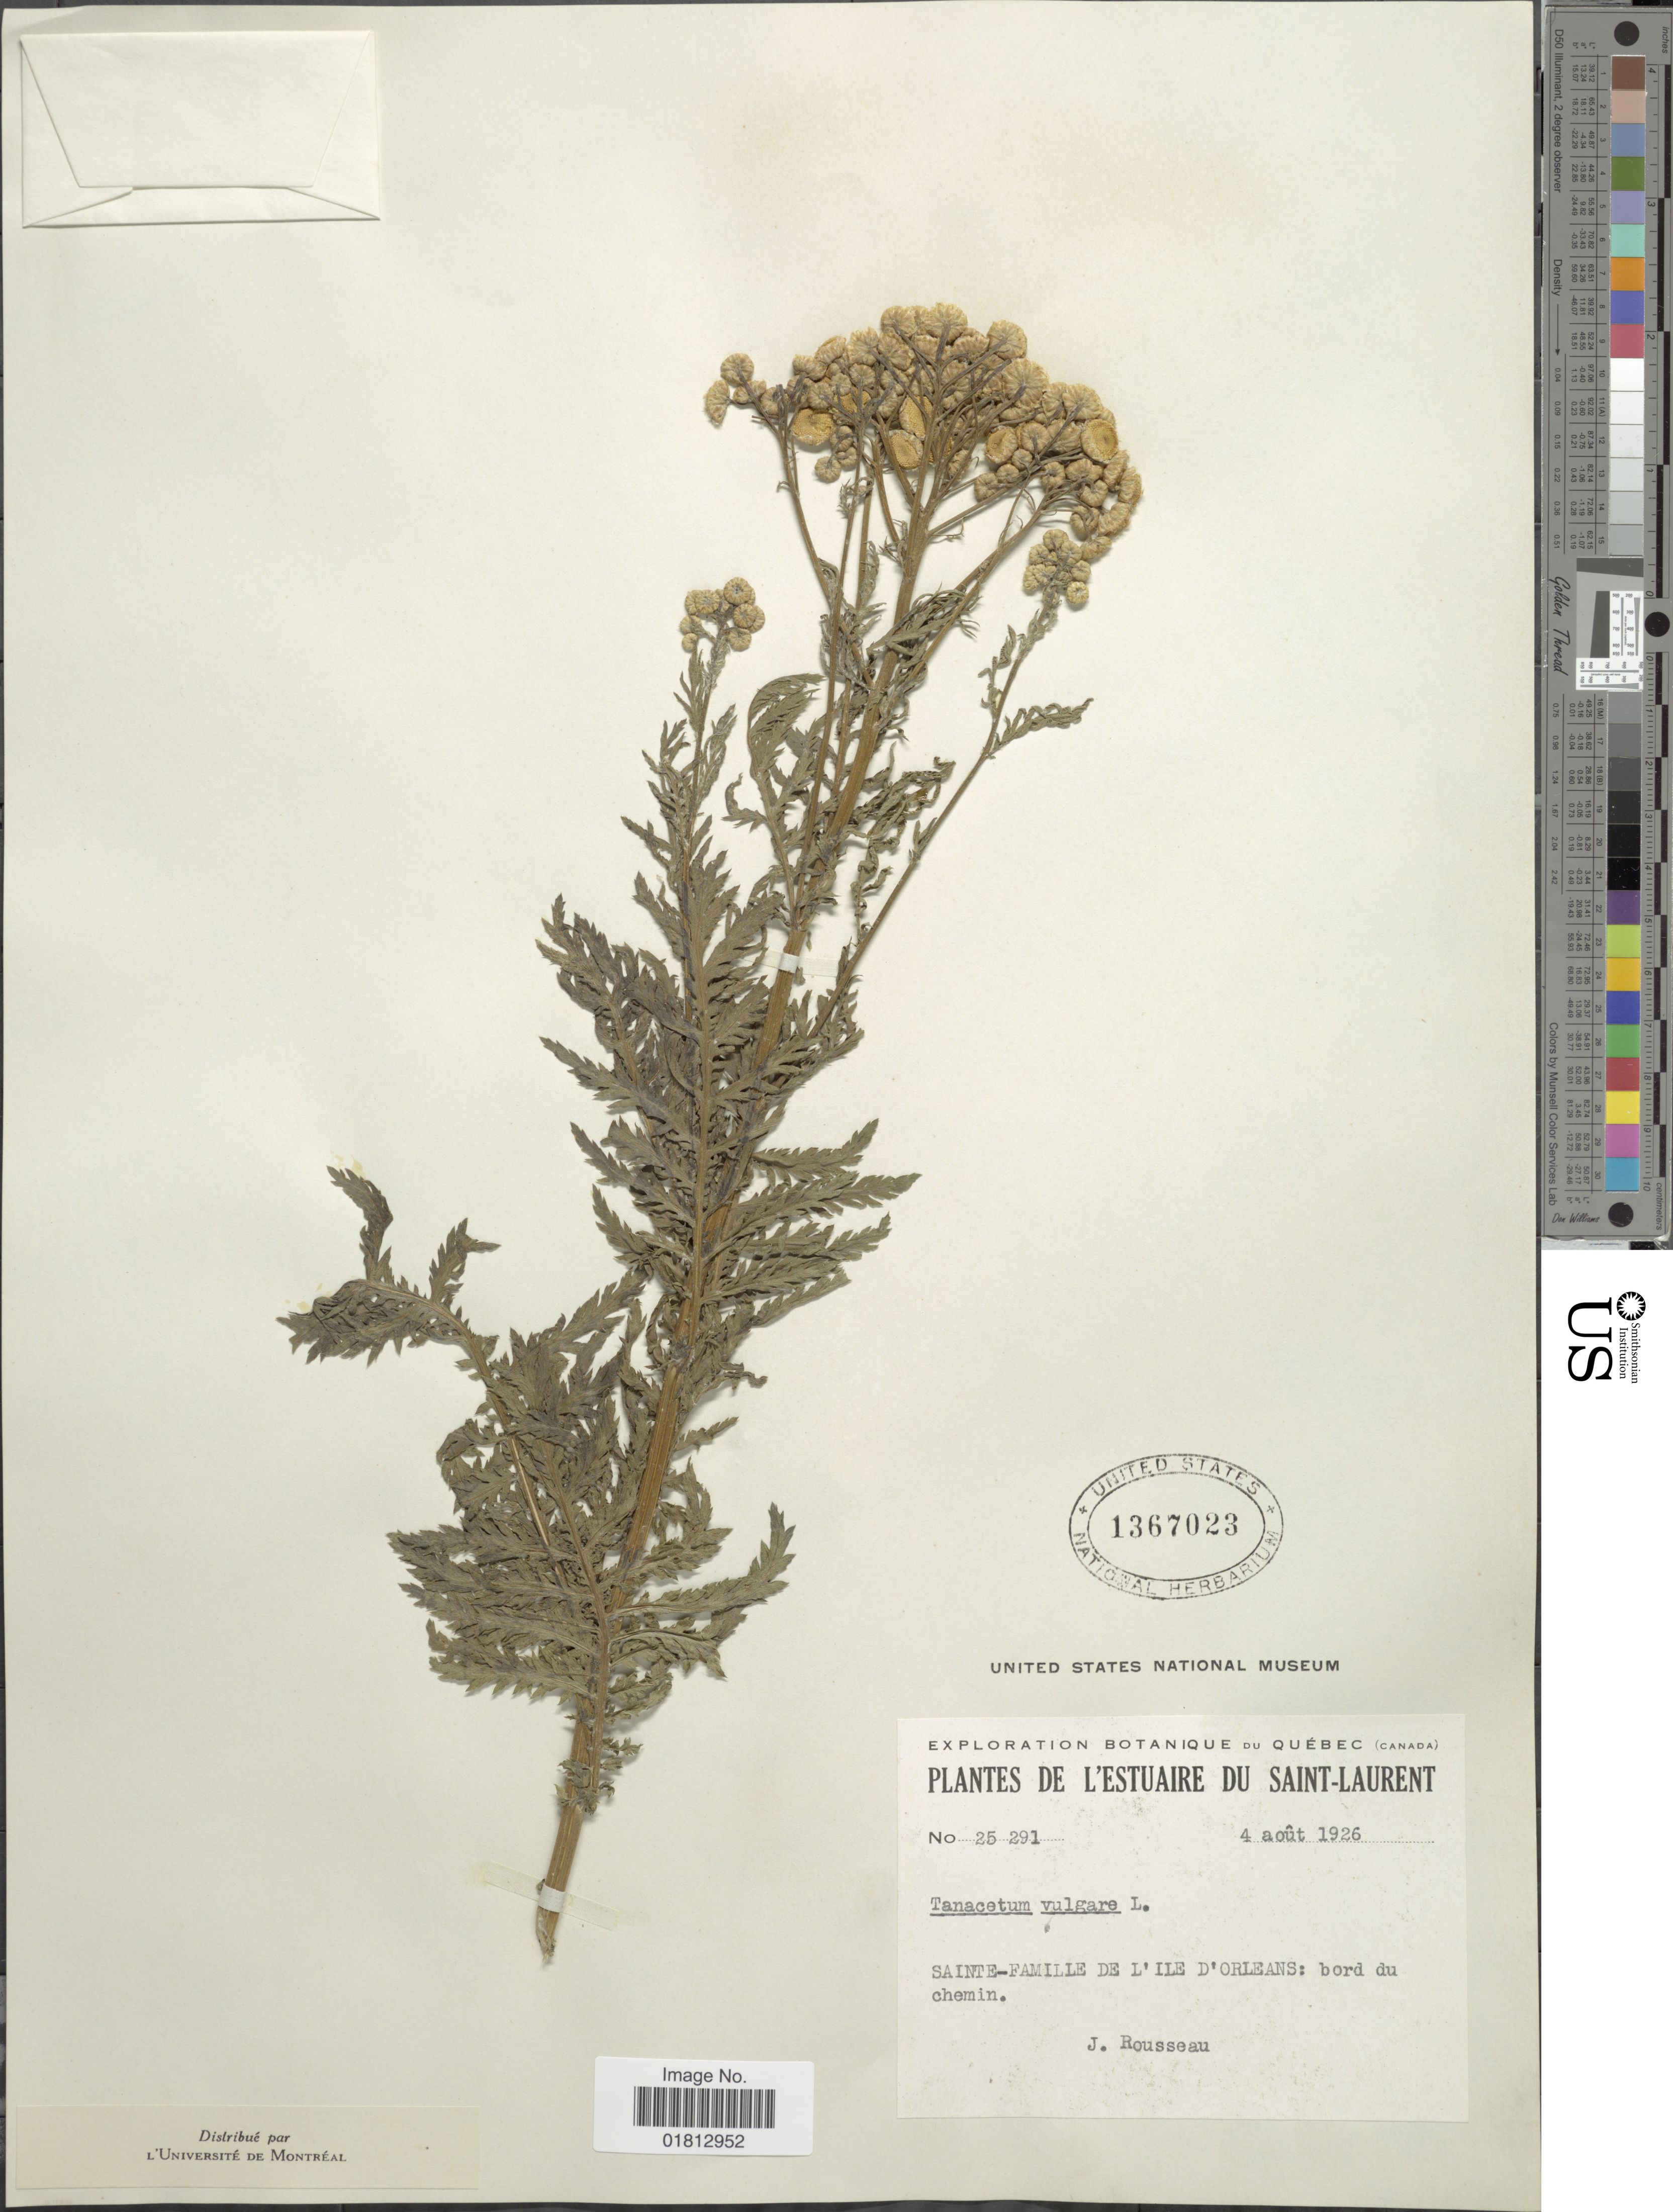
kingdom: Plantae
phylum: Tracheophyta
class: Magnoliopsida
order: Asterales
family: Asteraceae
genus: Tanacetum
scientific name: Tanacetum vulgare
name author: L.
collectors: J. Rousseau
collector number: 25291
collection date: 1926-08-04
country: Canada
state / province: Quebec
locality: L'Estuaire du Saint-Laurent, Sainte-Famille des L'Ile D'Orleans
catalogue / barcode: US 1367023